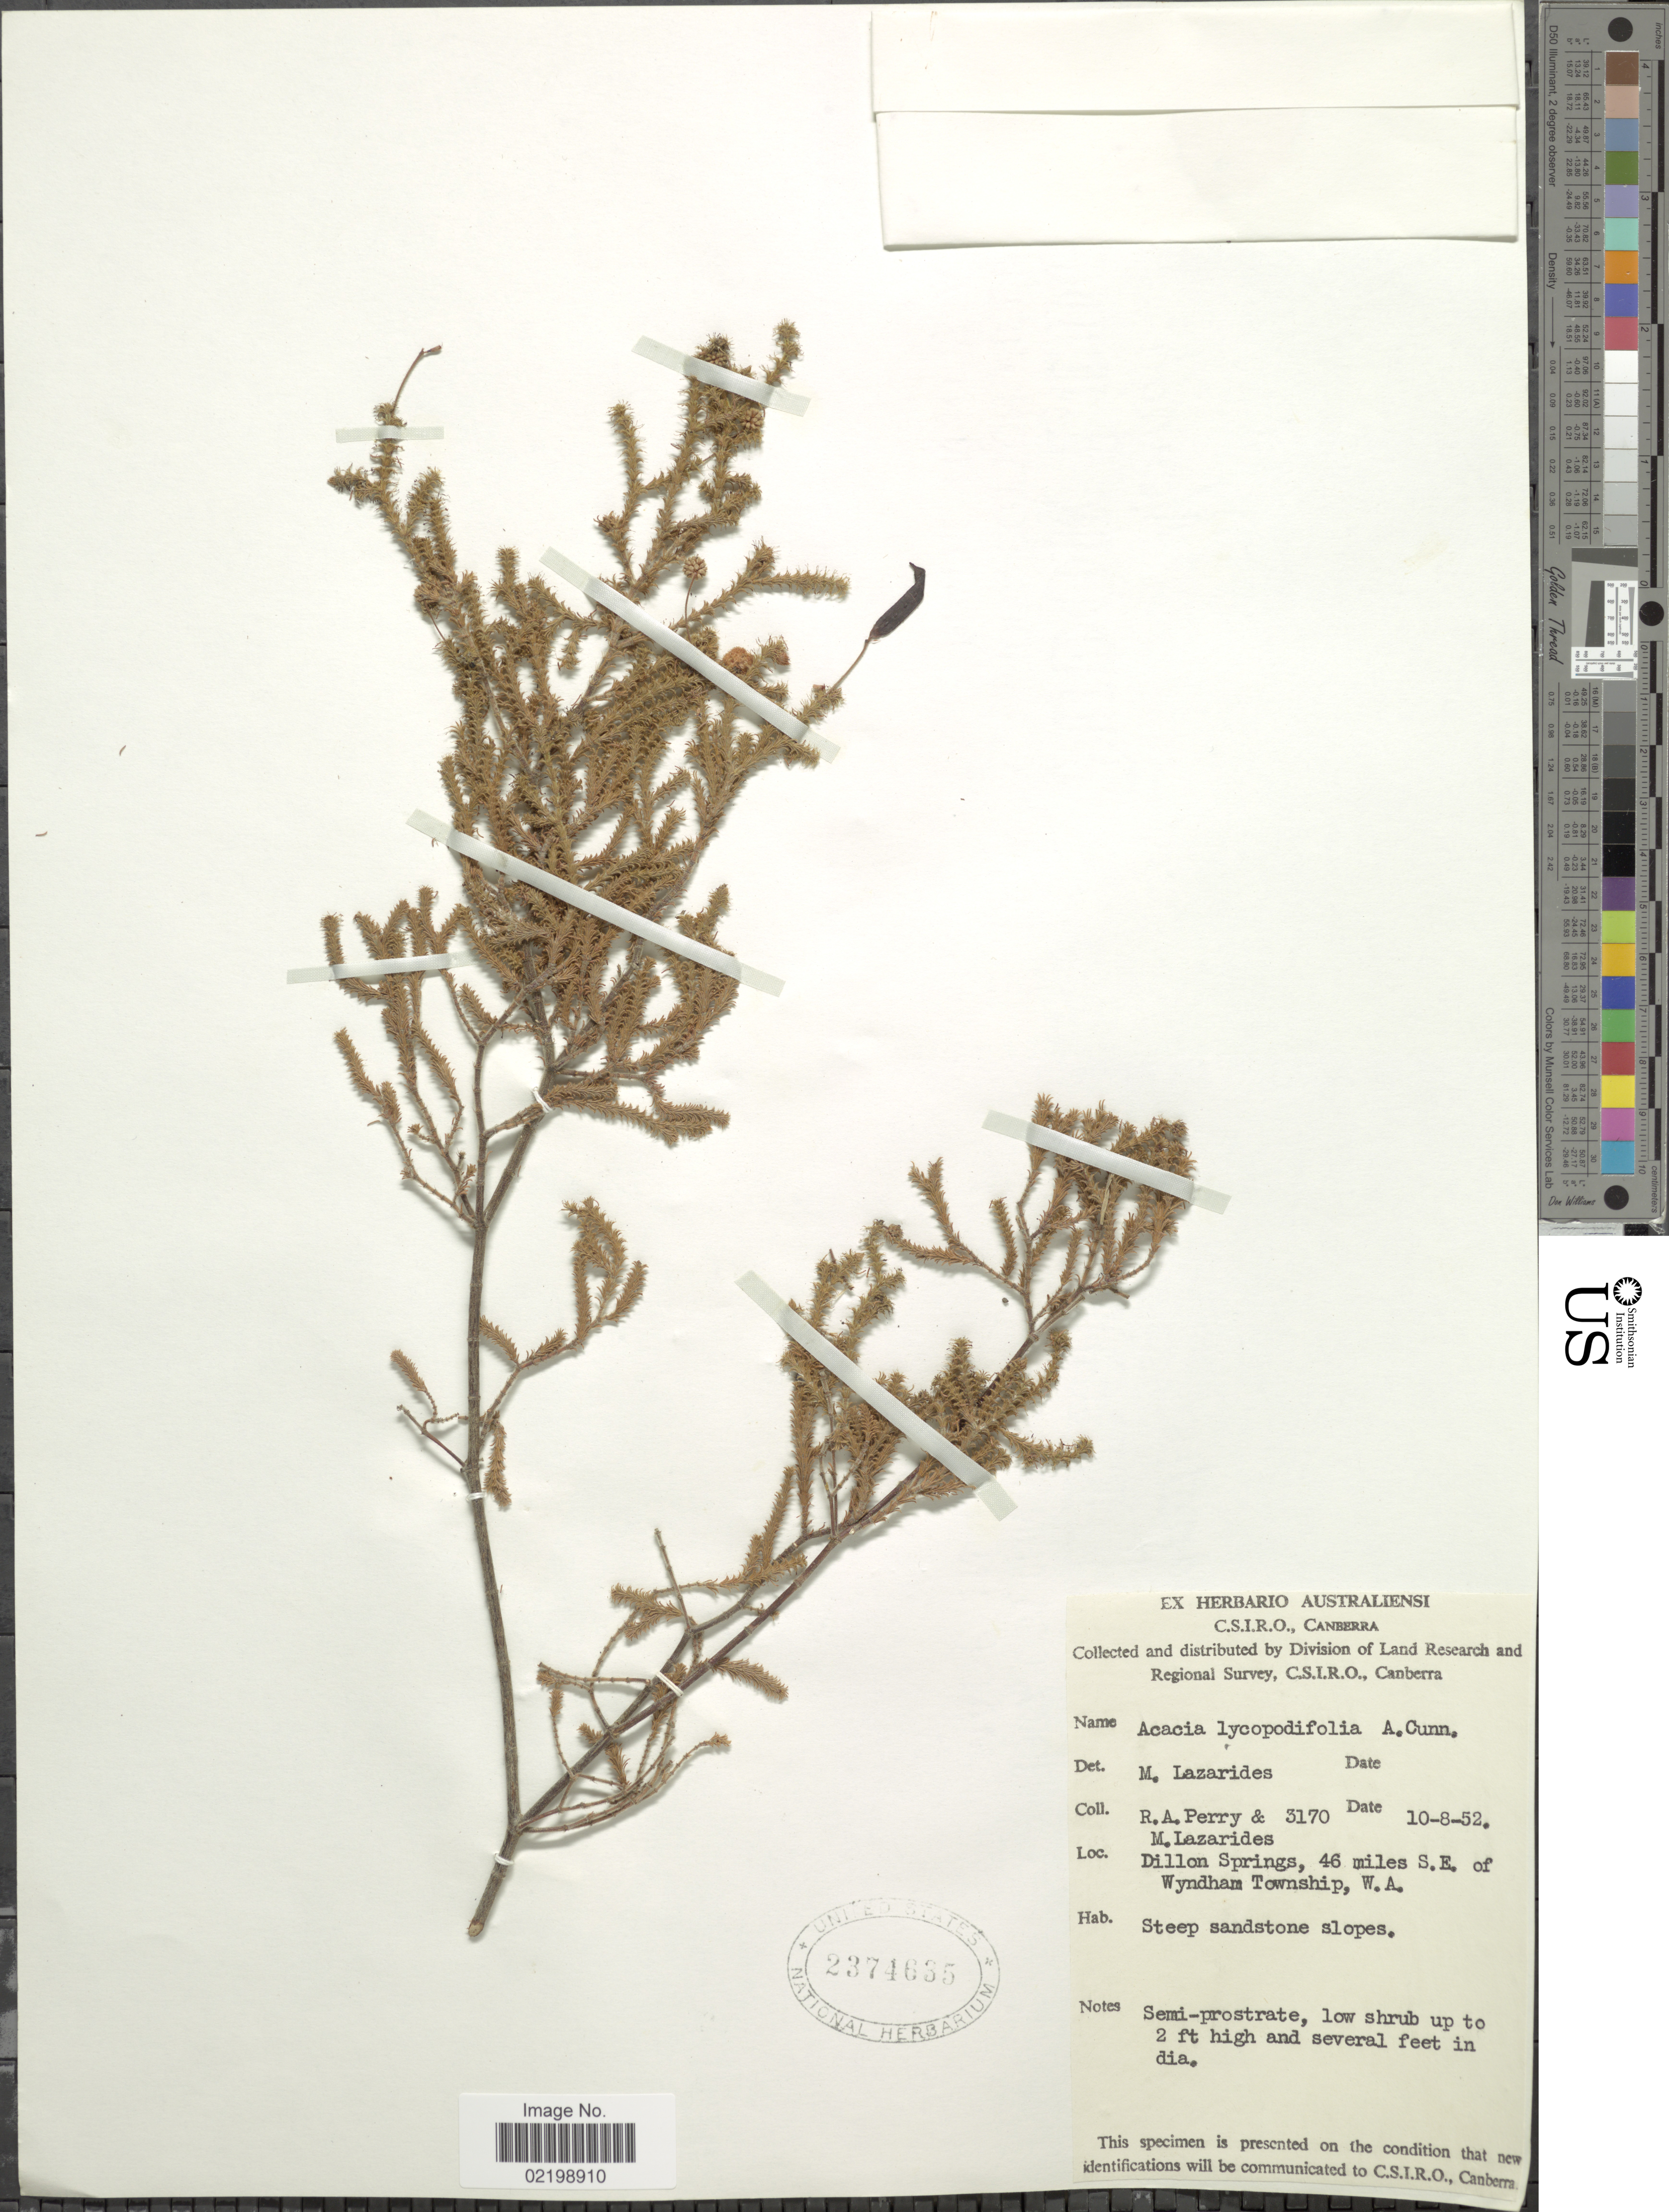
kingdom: Plantae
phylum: Tracheophyta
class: Magnoliopsida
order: Fabales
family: Fabaceae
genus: Acacia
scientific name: Acacia lycopodifolia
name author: Hook.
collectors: Perry, R. A. & M. Lazarides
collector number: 3170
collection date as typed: Transcribed d/m/y: 10/8/52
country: Australia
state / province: Western Australia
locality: Dillon Springs, 46 miles S.E. of Wyndha, Township, W.A.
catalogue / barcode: US 2374635